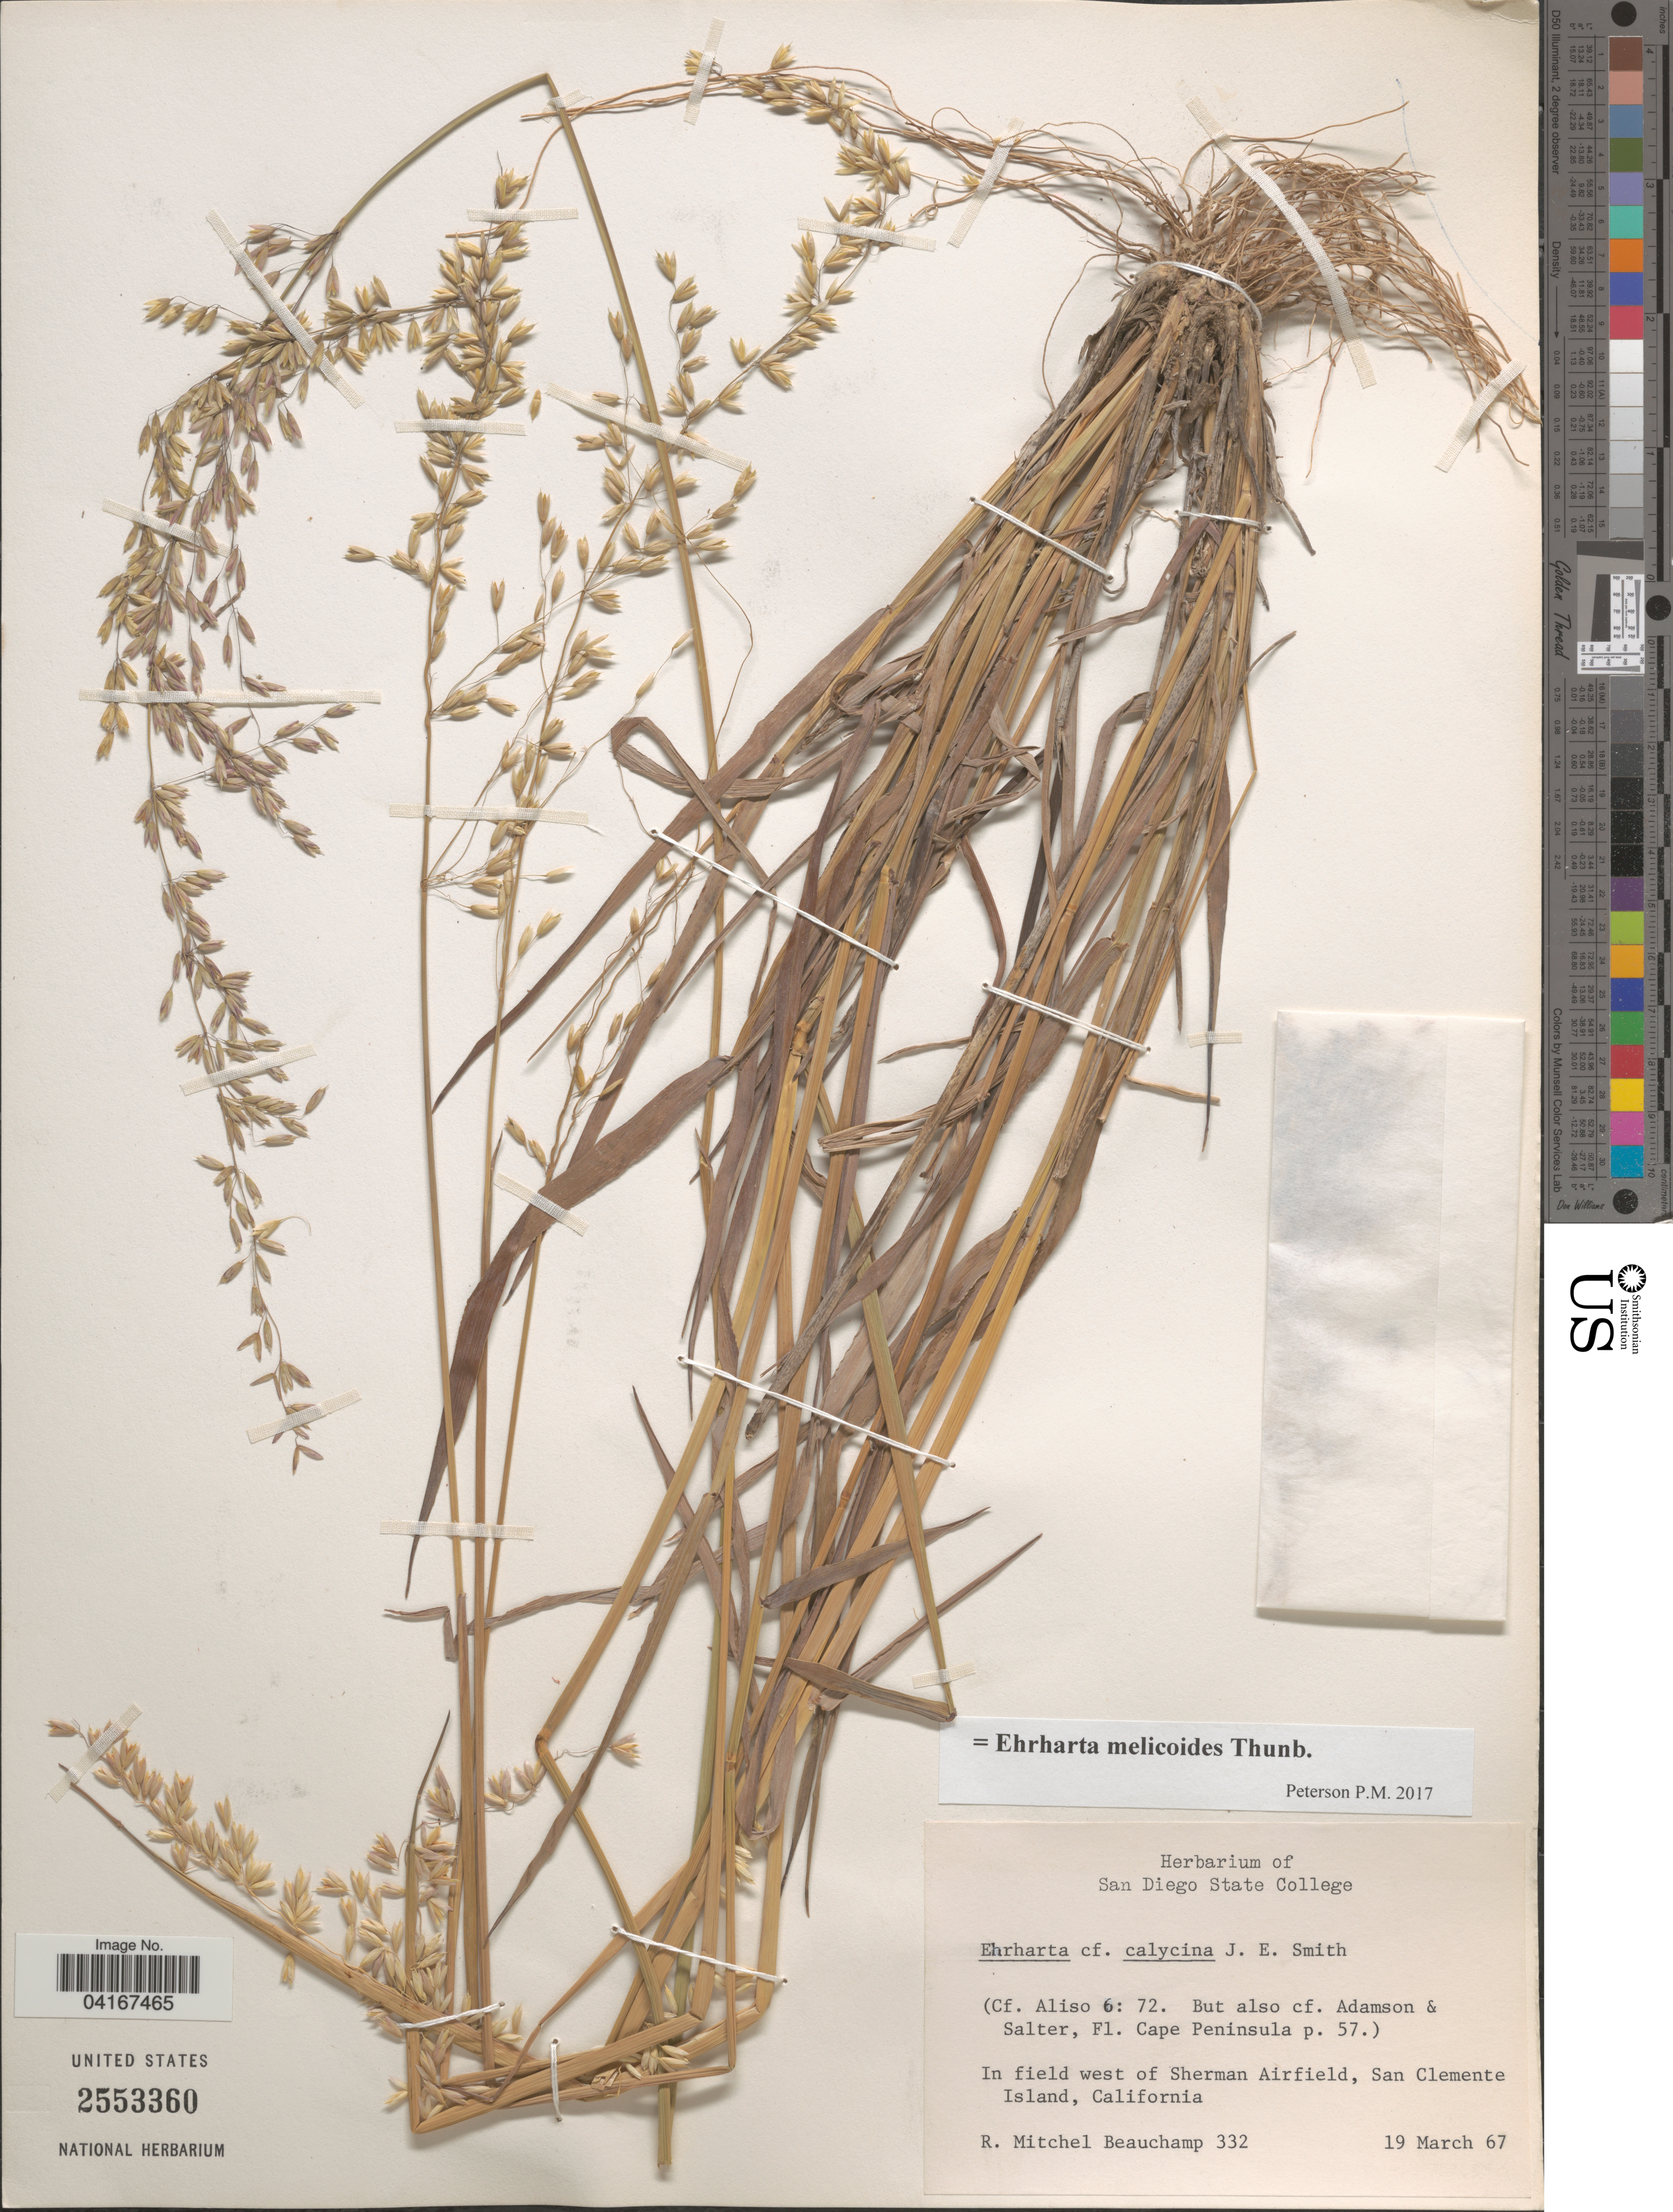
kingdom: Plantae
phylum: Tracheophyta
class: Liliopsida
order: Poales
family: Poaceae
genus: Ehrharta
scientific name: Ehrharta melicoides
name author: Thunb.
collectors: R. Beauchamp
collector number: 332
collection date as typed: Transcribed d/m/y: 19/3/67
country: United States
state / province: California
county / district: Los Angeles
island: San Clemente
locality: In field west of Sherman Airfield, San Clemente Island.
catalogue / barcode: US 2553360